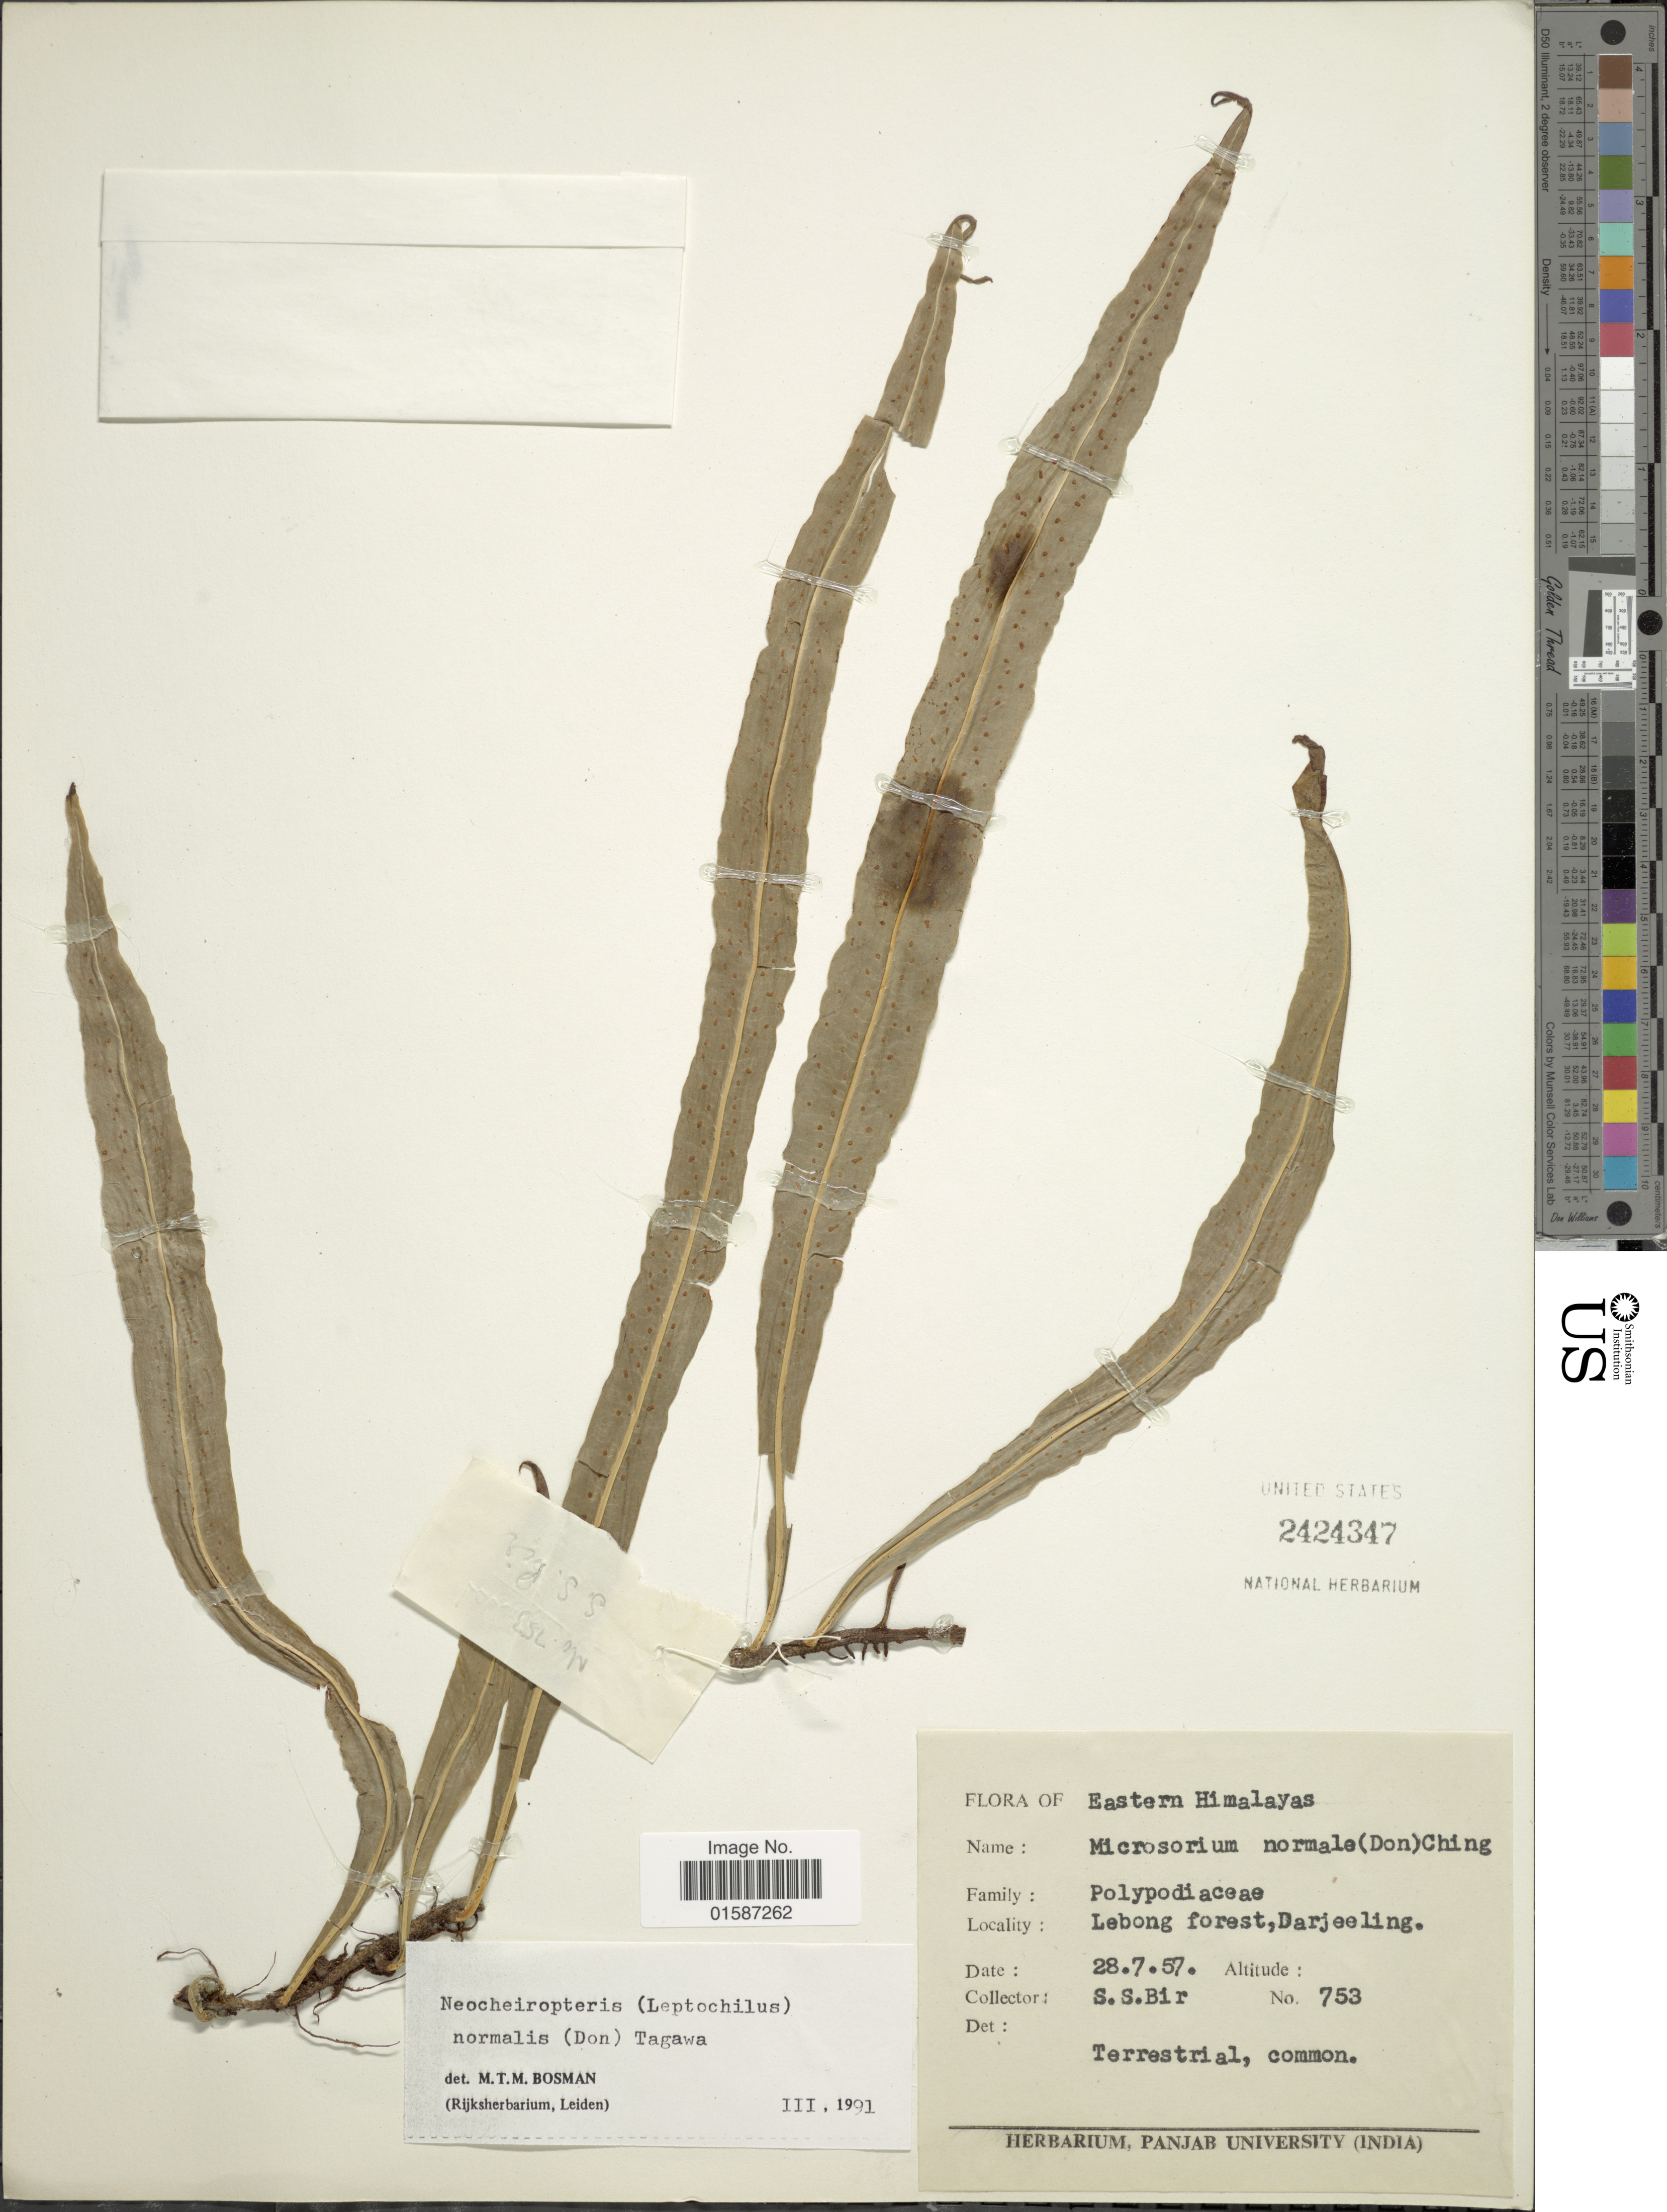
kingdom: Plantae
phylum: Tracheophyta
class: Polypodiopsida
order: Polypodiales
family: Polypodiaceae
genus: Tricholepidium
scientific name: Tricholepidium normale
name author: (D. Don) Ching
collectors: S. S. Bir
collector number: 753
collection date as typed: Transcribed d/m/y: 28/7/57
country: India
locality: Eastern Himalayas, Lebong forest, Darjeeling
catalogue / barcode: US 2424347